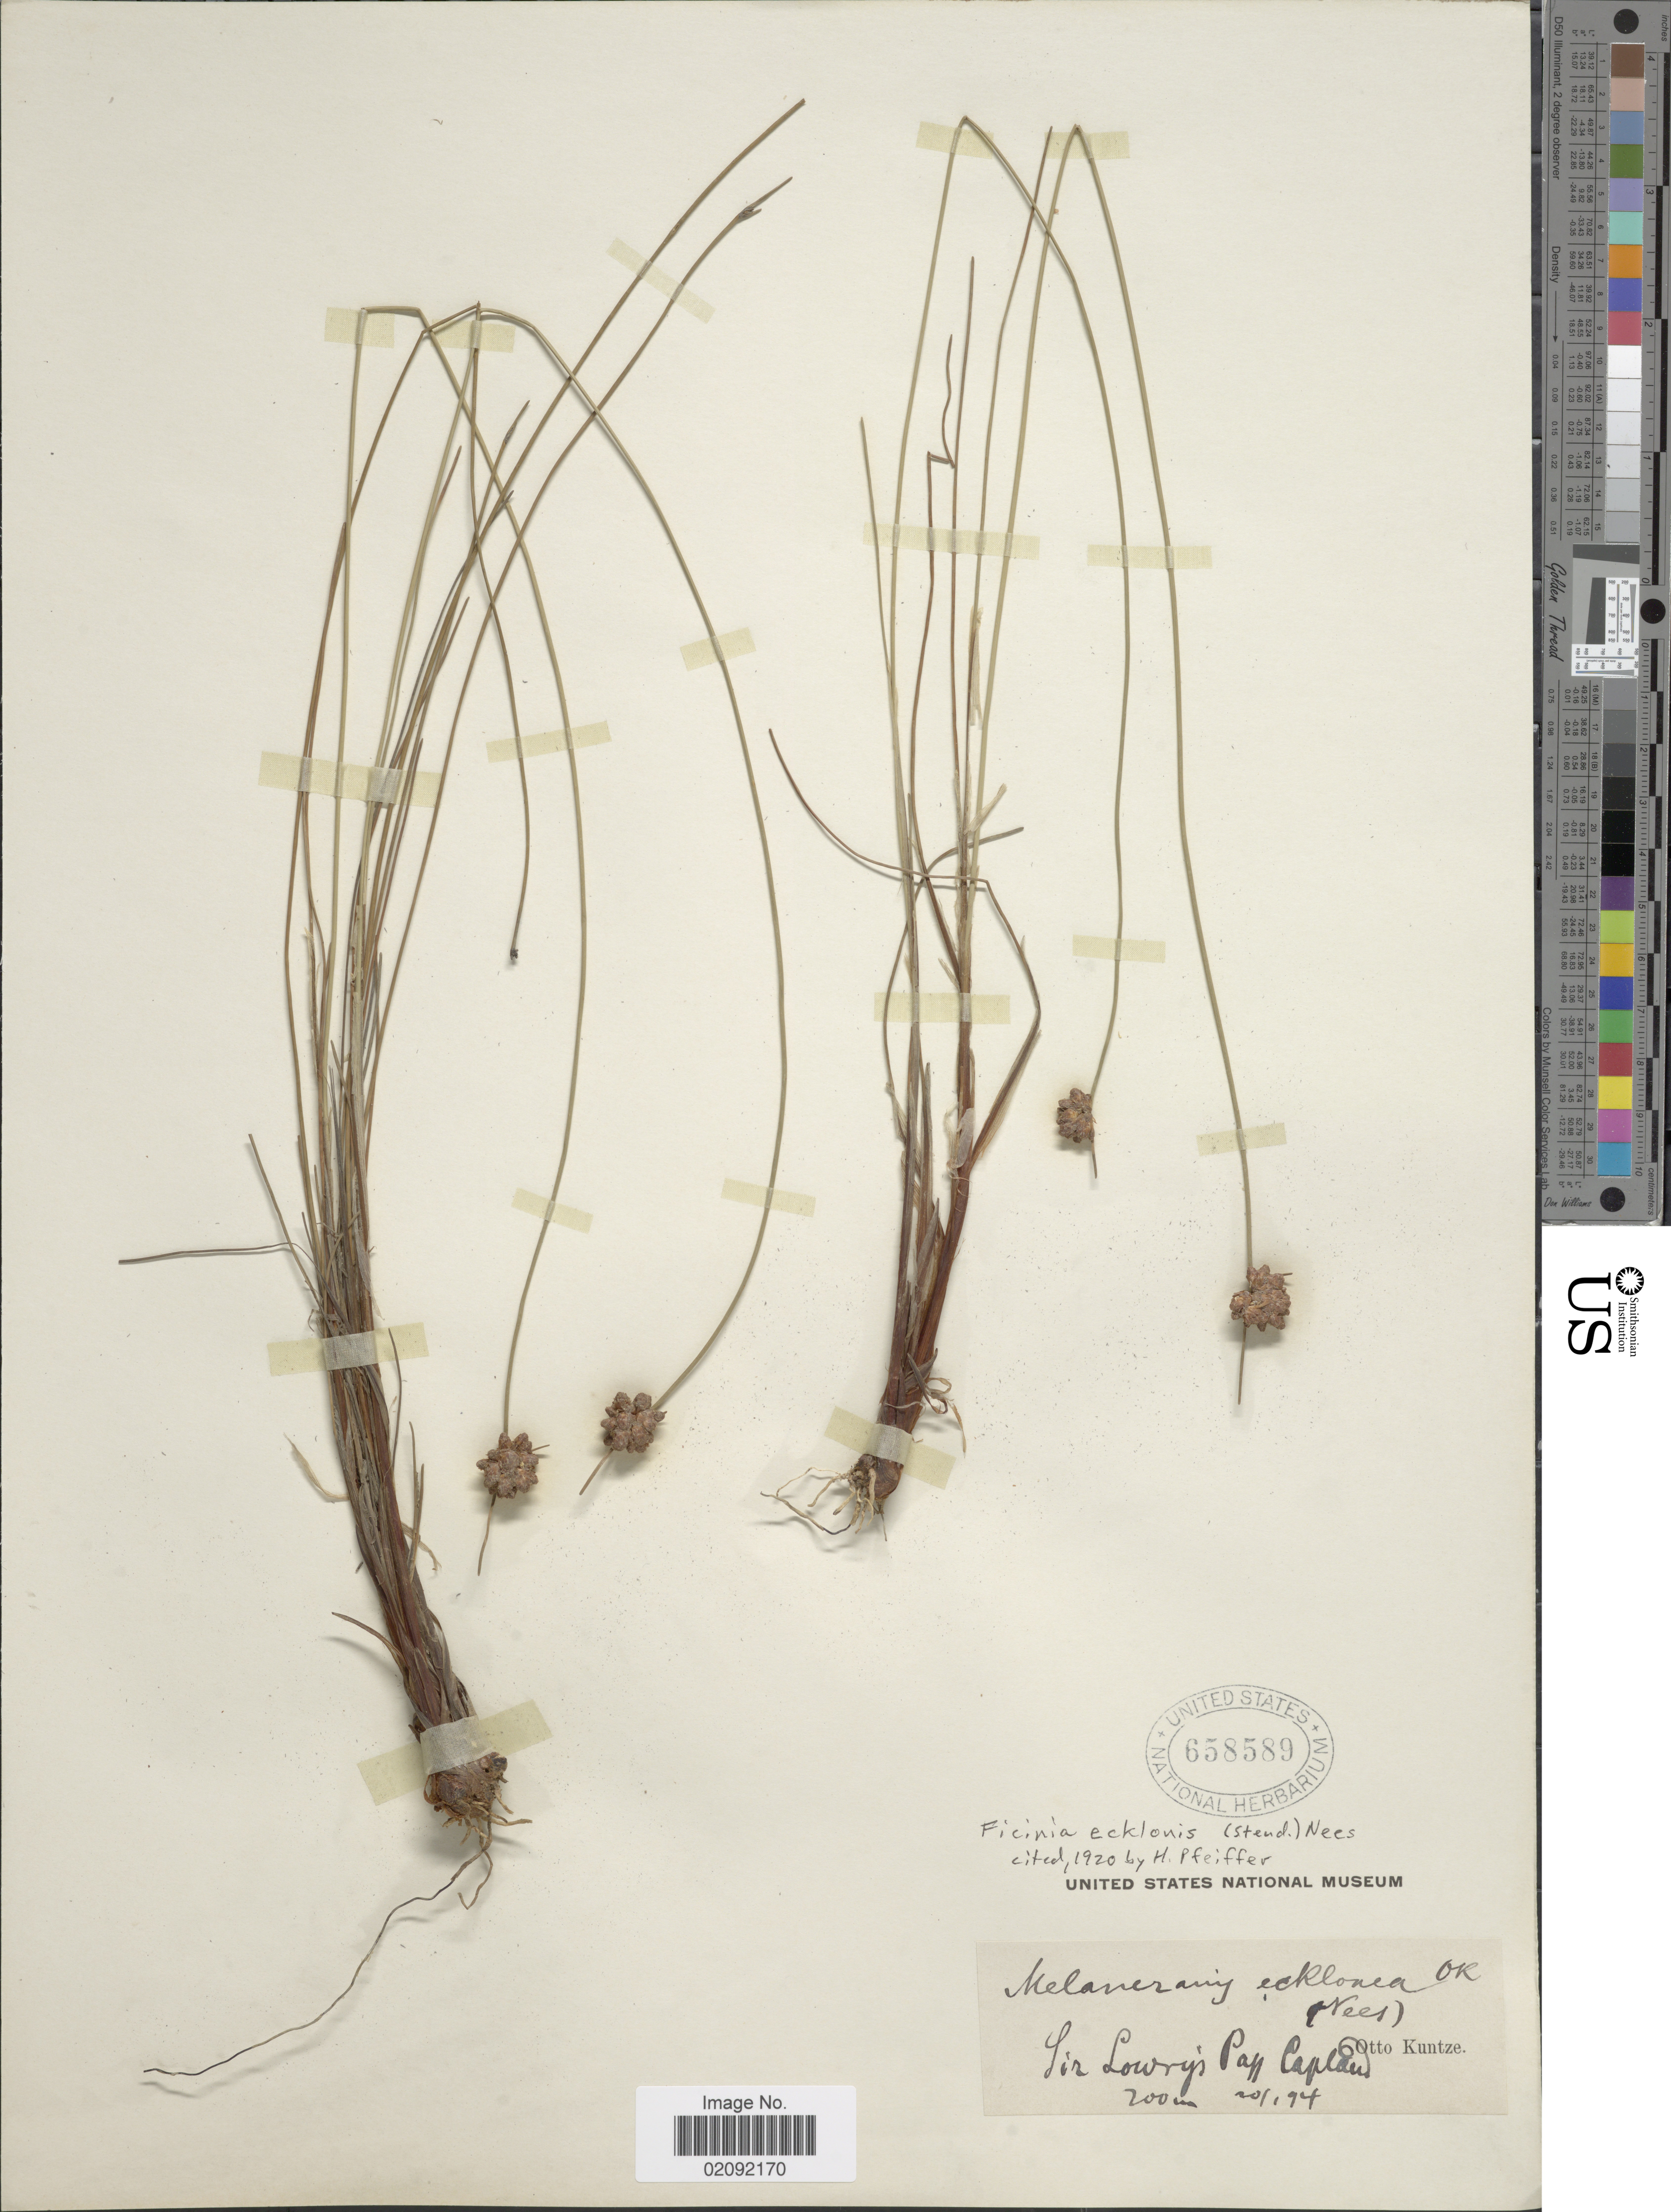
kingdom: Plantae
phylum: Tracheophyta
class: Liliopsida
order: Poales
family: Cyperaceae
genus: Ficinia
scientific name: Ficinia ecklonea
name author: (Steudel) Nees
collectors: C.E.O. Kuntze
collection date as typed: Transcribed d/m/y: 20/1/94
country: South Africa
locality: Sir Lowry's Pass Capland.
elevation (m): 200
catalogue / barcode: US 658589